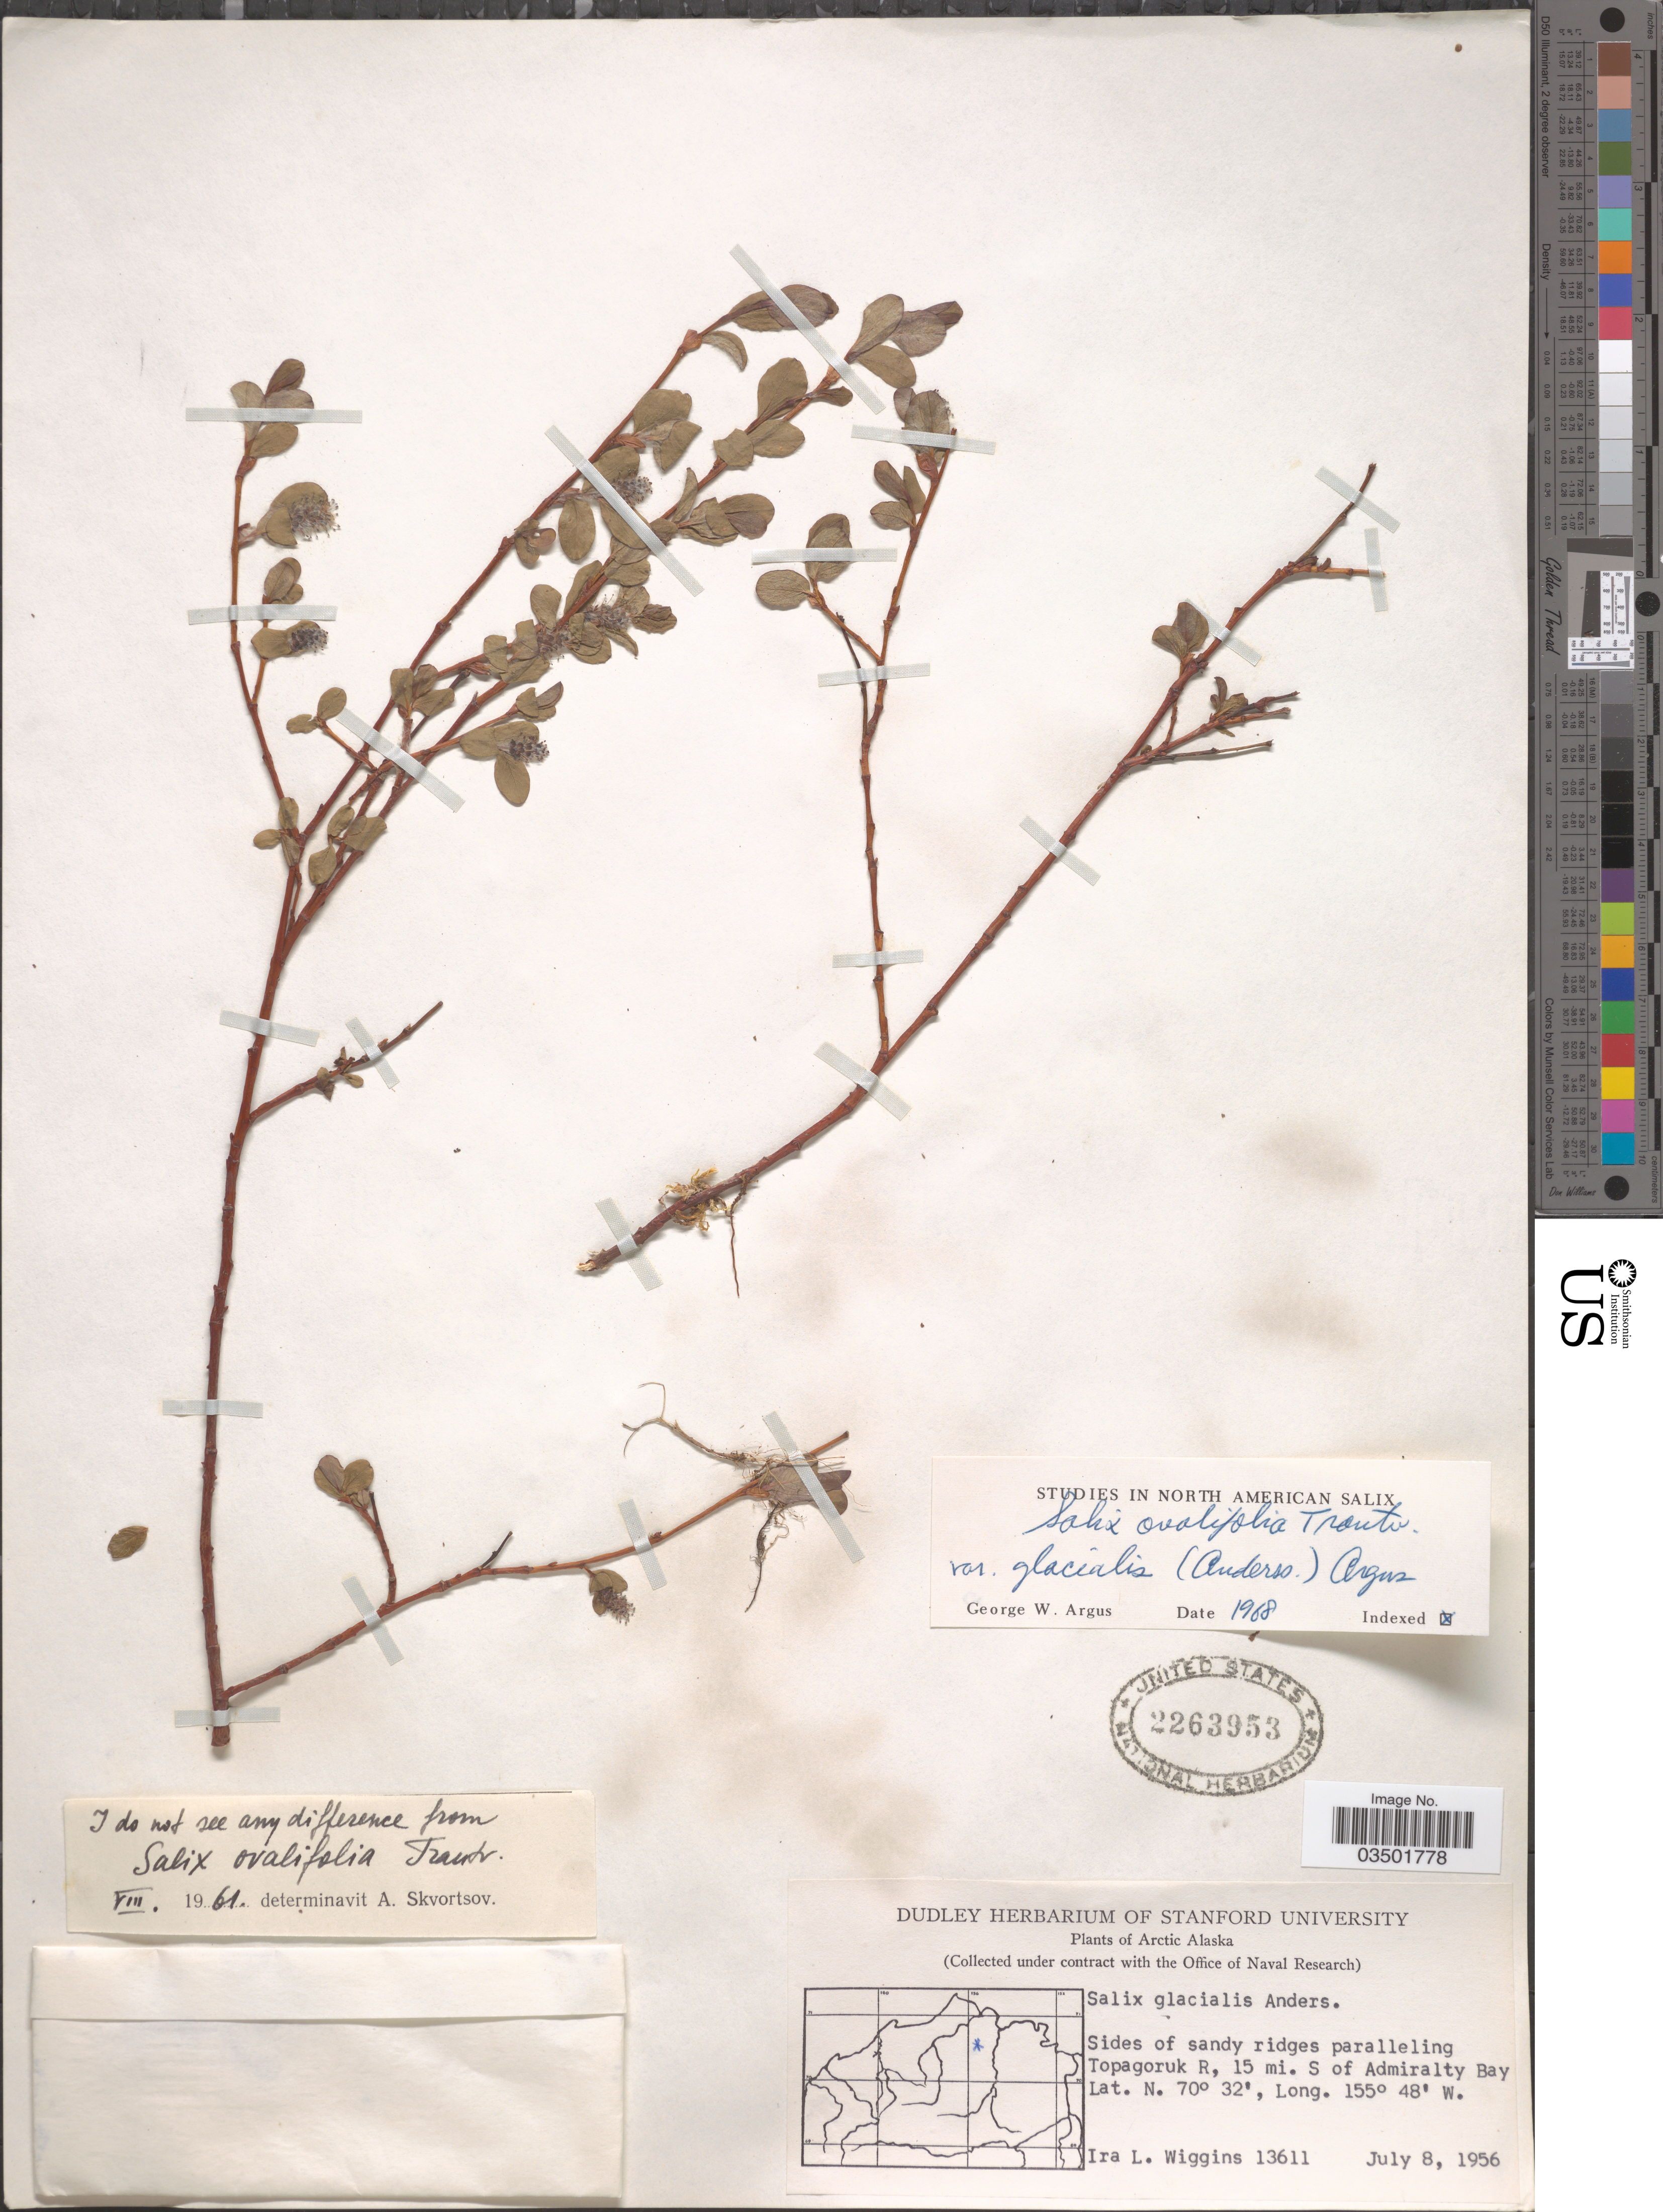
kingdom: Plantae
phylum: Tracheophyta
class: Magnoliopsida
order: Malpighiales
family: Salicaceae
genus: Salix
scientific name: Salix ovalifolia var. glacialis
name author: (Andersson) Yurtsev & V.V. Petrovsky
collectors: I. L. Wiggins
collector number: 13611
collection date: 1956-07-08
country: United States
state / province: Alaska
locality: Arctic Alaska. Sides of sandy ridges paralelling Topagoruk R, 15 mi. S of Admiralty Bay.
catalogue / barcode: US 2263953